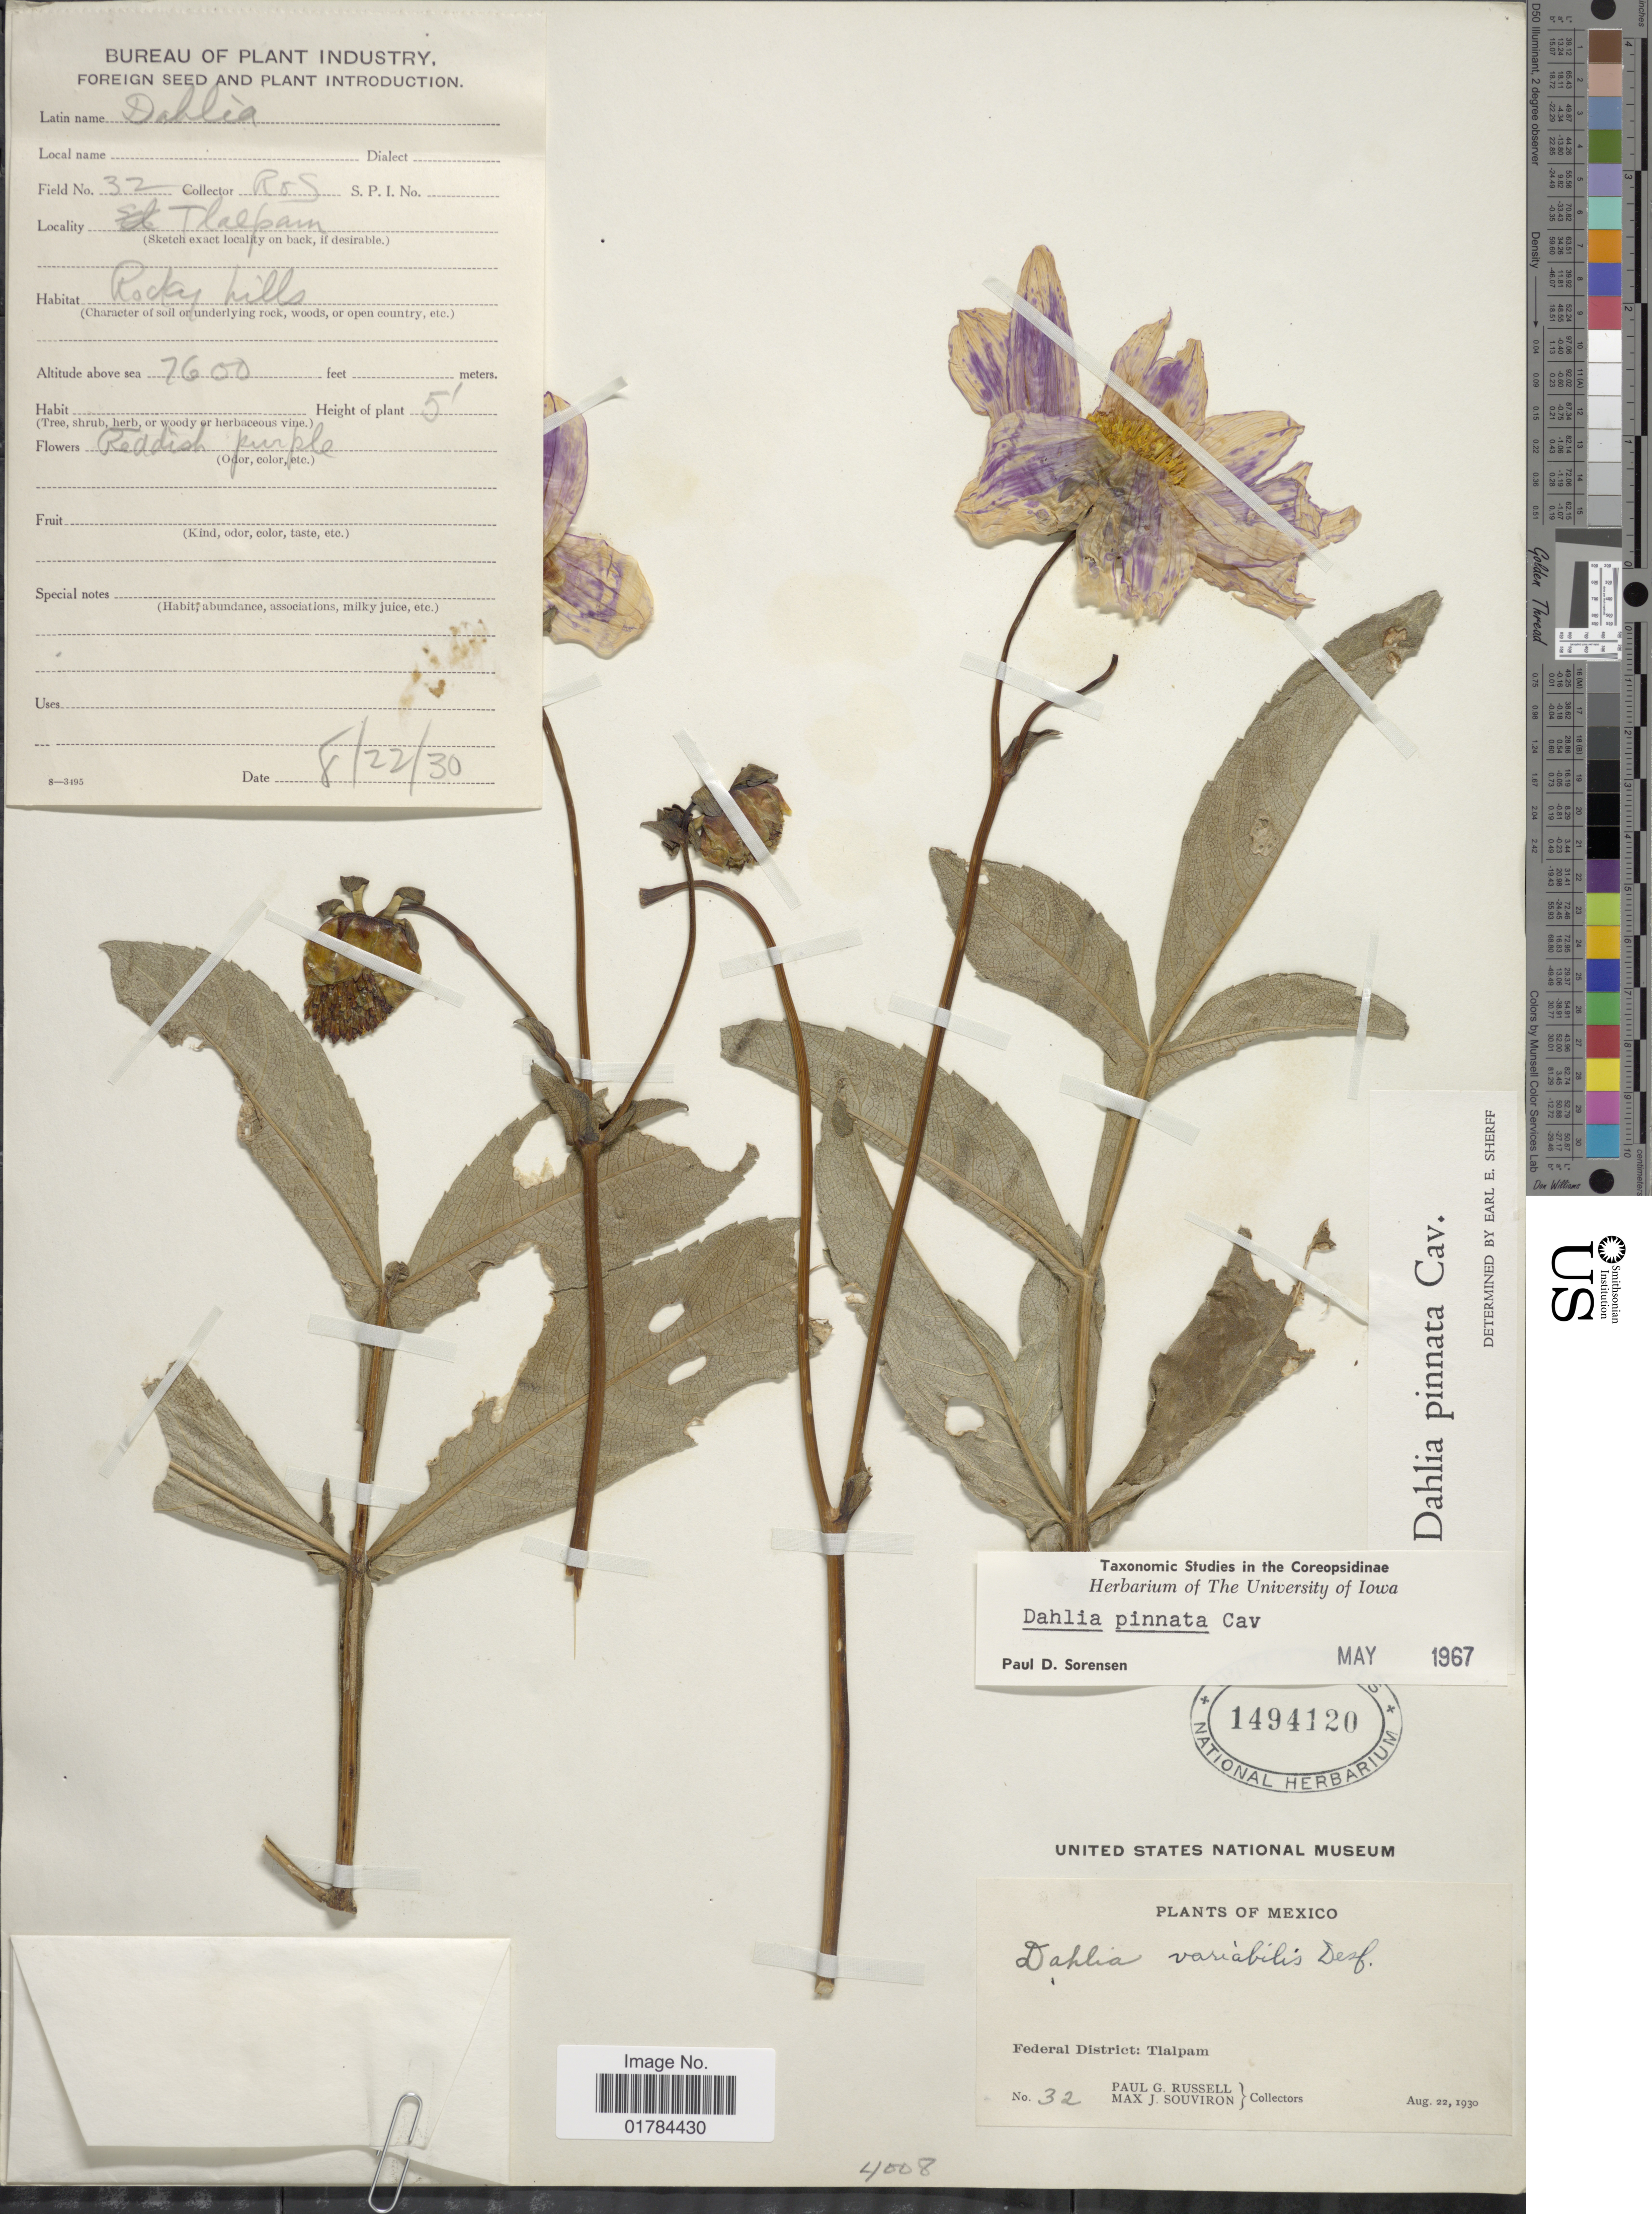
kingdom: Plantae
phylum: Tracheophyta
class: Magnoliopsida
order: Asterales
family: Asteraceae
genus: Dahlia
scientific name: Dahlia pinnata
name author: Cav.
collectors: P. G. Russell & M. J. Souviron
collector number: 32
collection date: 1930-08-22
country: Mexico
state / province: Distrito Federal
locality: Tlalpam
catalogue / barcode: US 1494120